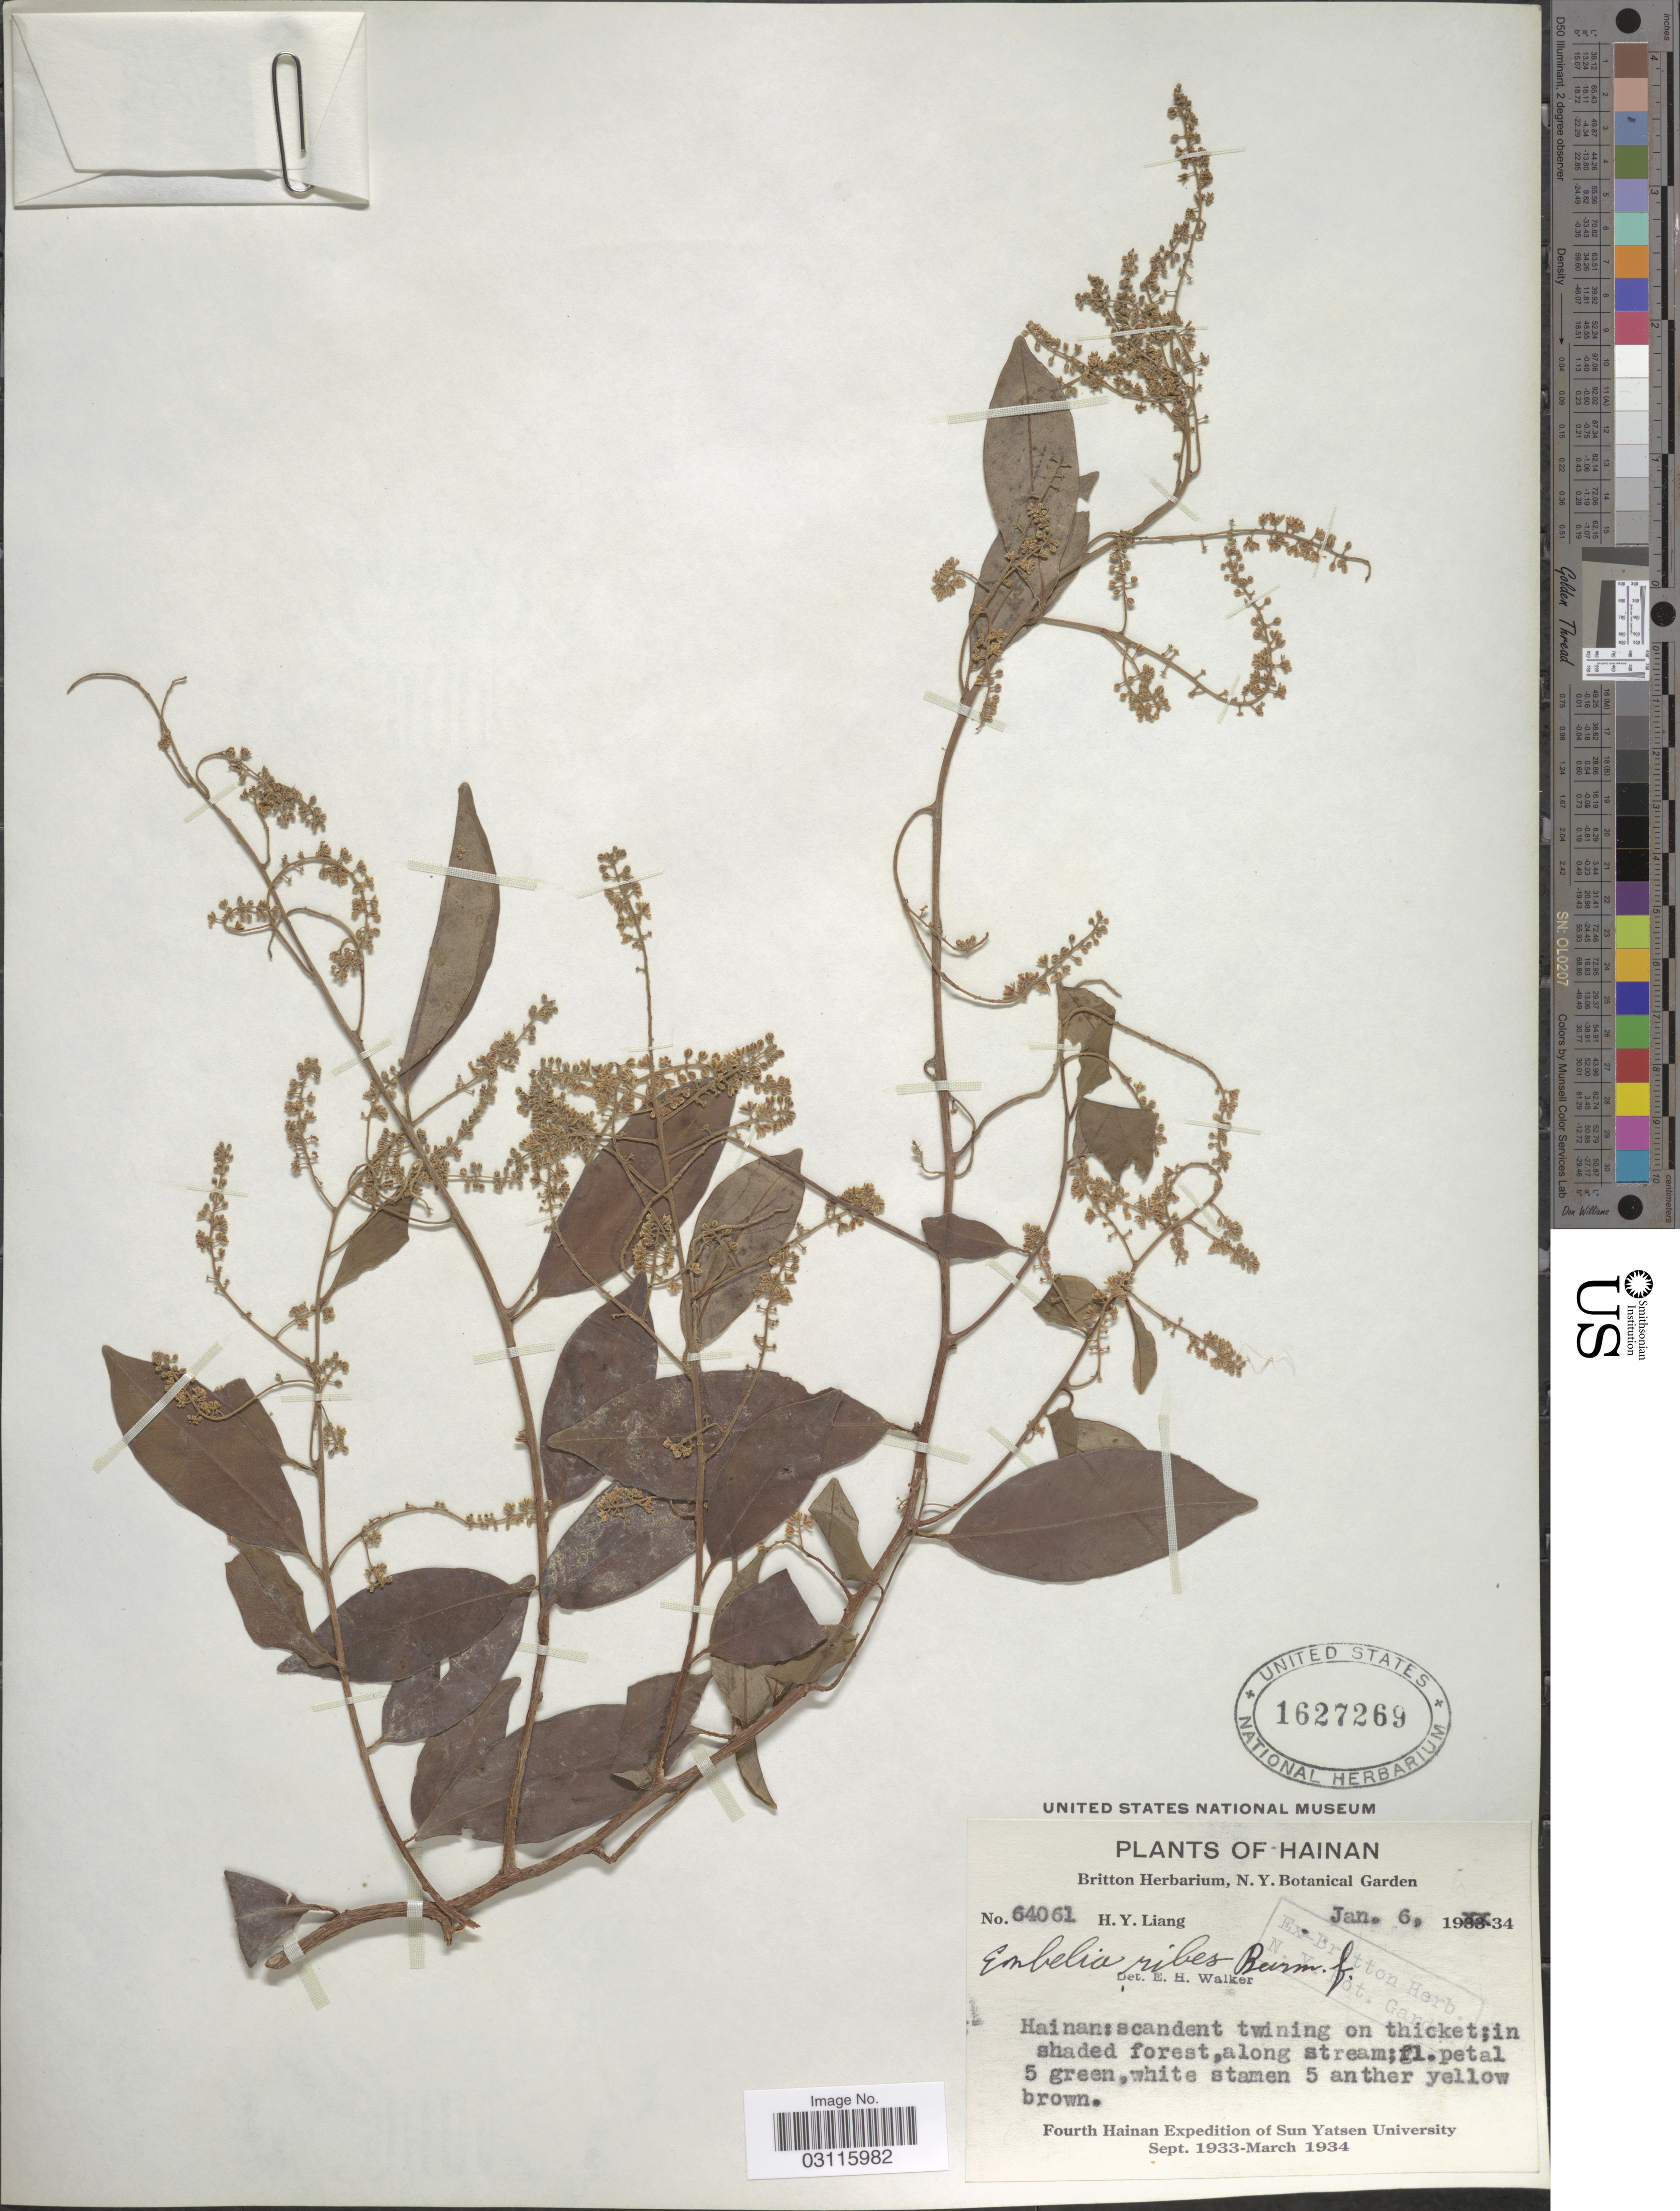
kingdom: Plantae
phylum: Tracheophyta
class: Magnoliopsida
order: Ericales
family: Primulaceae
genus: Embelia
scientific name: Embelia ribes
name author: Burm. f.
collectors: H. Y. Liang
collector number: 64061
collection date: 1934-01-06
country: China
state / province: Hainan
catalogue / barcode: US 1627269